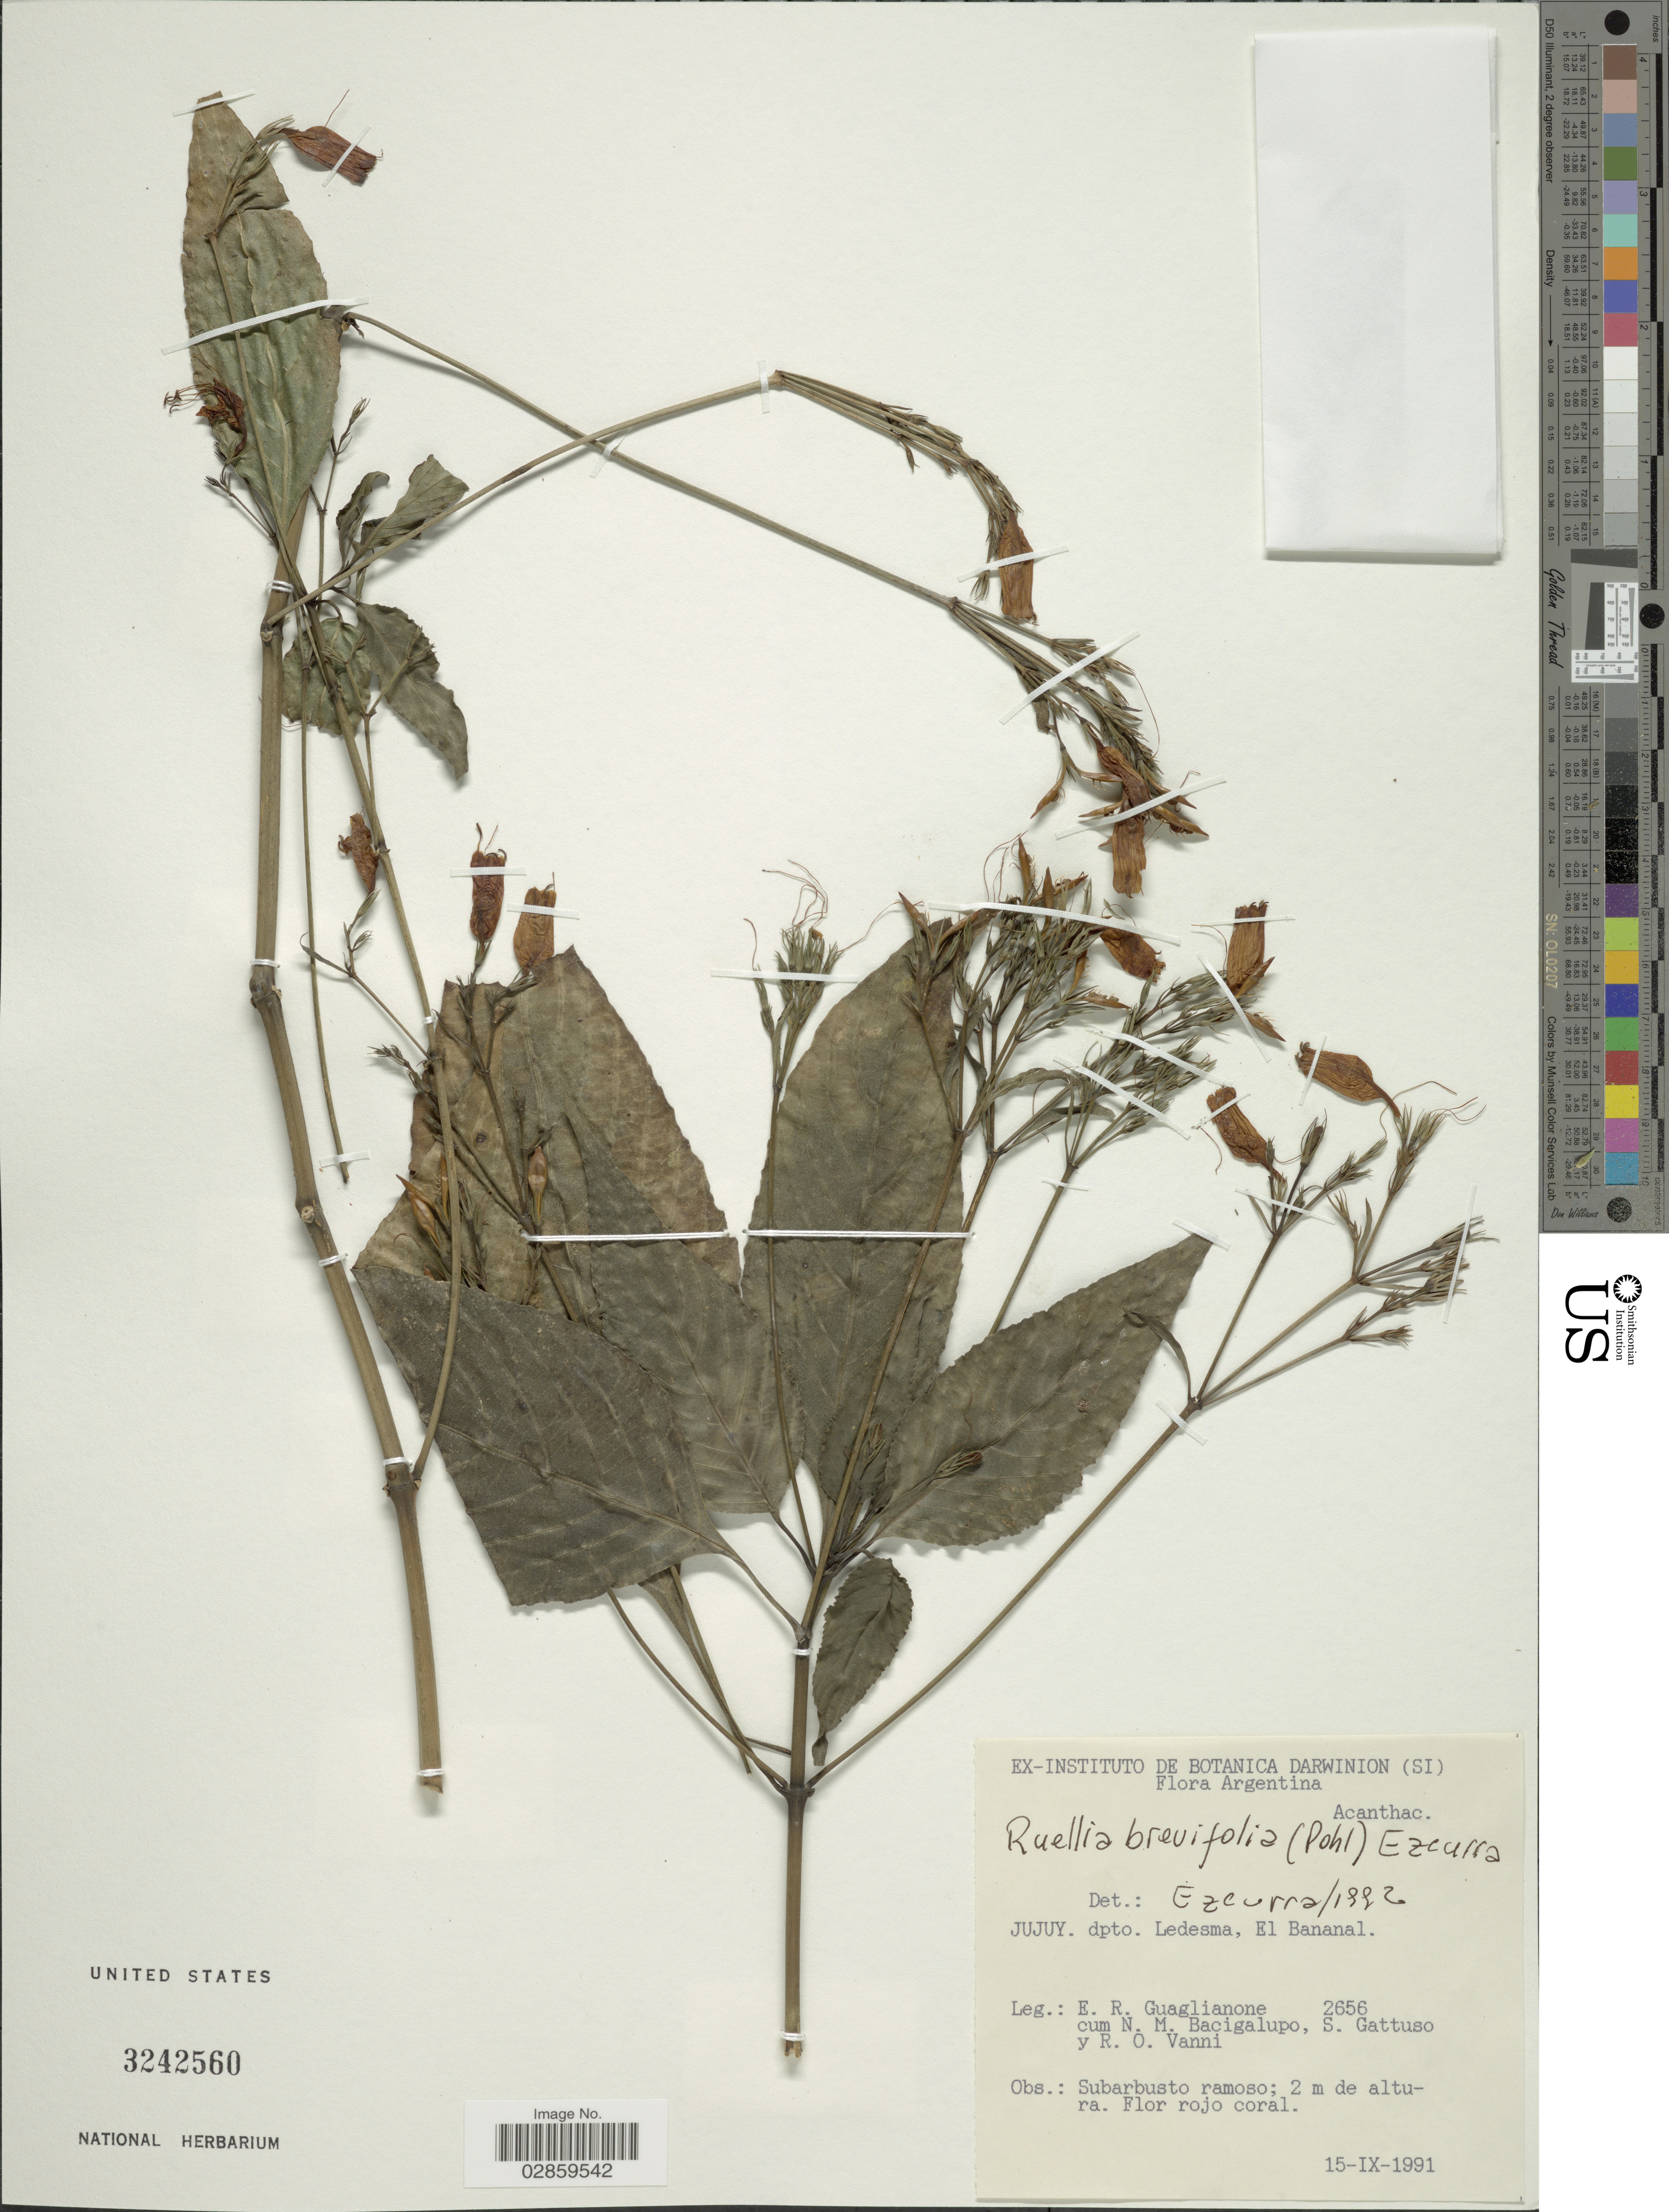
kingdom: Plantae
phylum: Tracheophyta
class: Magnoliopsida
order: Lamiales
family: Acanthaceae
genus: Ruellia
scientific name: Ruellia brevifolia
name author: (Pohl) C. Ezcurra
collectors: E. R. Guaglianone, N. M. Bacigalupo, S. Gattuso & R. O. Vanni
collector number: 2656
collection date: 1991-09-15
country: Argentina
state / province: Jujuy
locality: Dpto. Ledesma, El Bananal.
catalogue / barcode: US 3242560